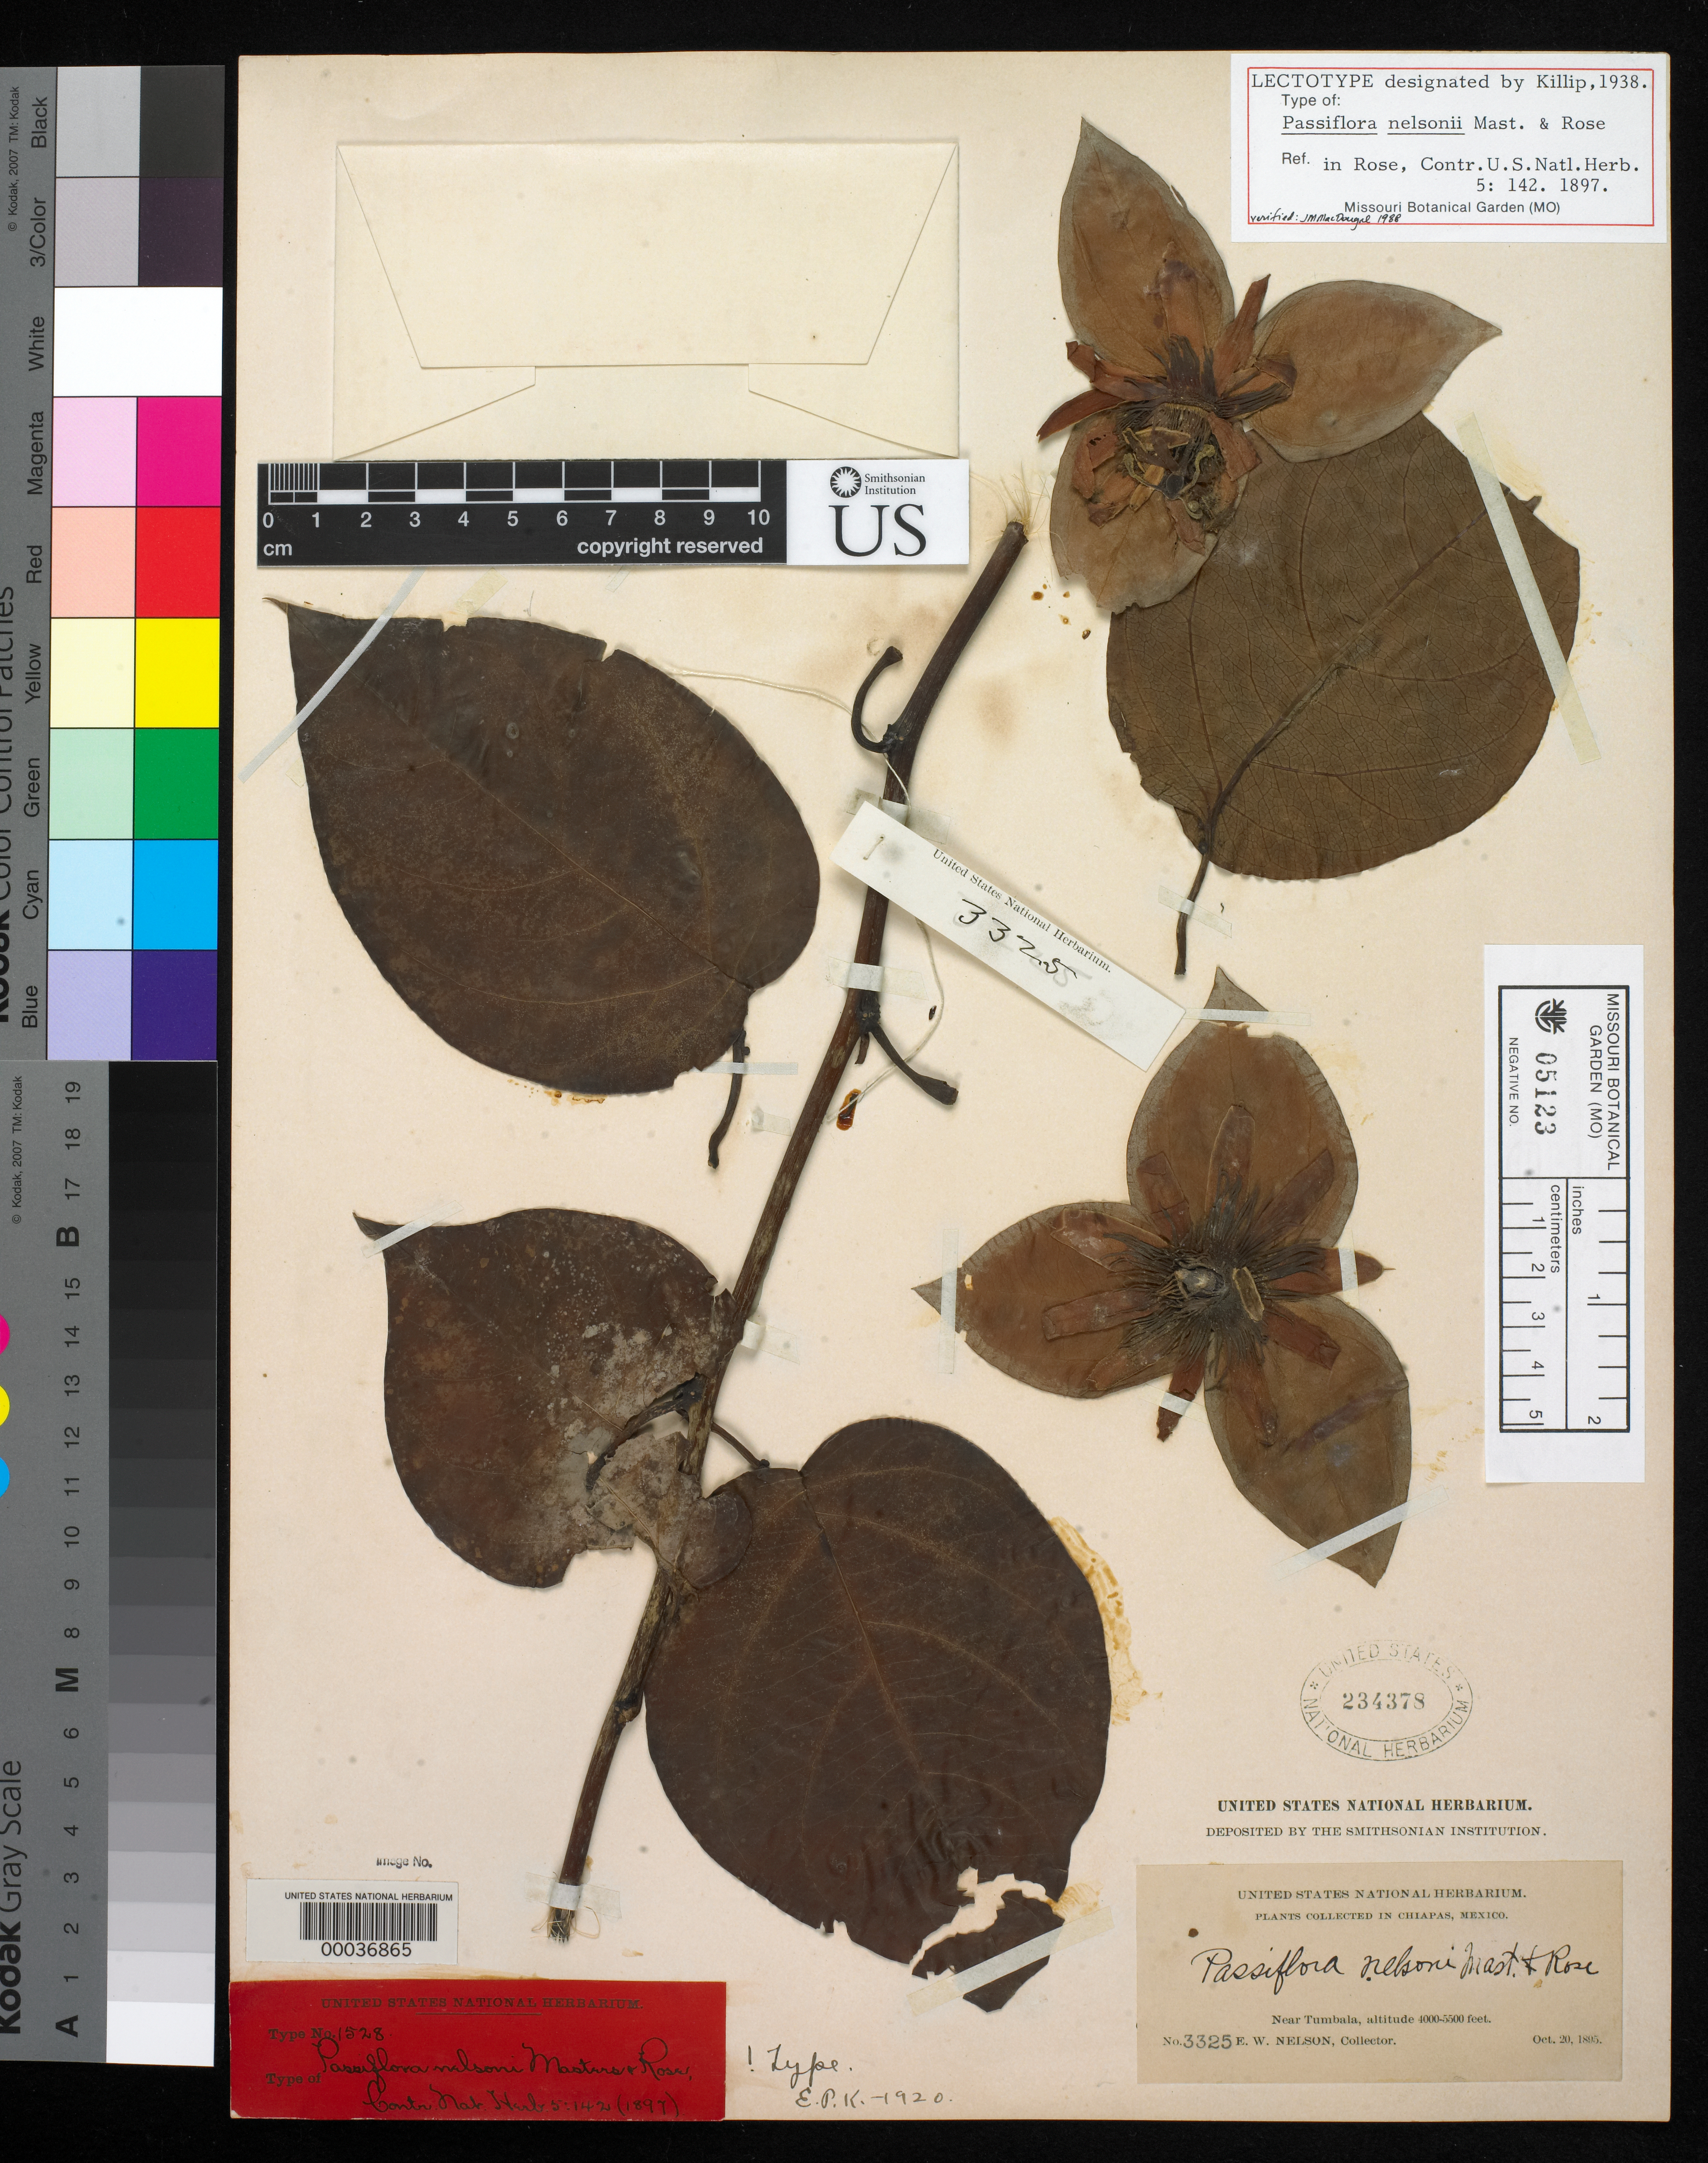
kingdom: Plantae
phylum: Tracheophyta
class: Magnoliopsida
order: Malpighiales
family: Passifloraceae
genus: Passiflora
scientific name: Passiflora nelsonii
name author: Mast. & Rose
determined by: MacDougal, John M.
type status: Lectotype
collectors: E. W. Nelson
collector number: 3325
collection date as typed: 20 Oct 1895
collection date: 1895-10-20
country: Mexico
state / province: Chiapas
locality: Near Tumbala.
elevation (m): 1219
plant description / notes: Lectotypification according to specimen annotation by MacDougal, and Tropicos.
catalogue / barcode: US 234378